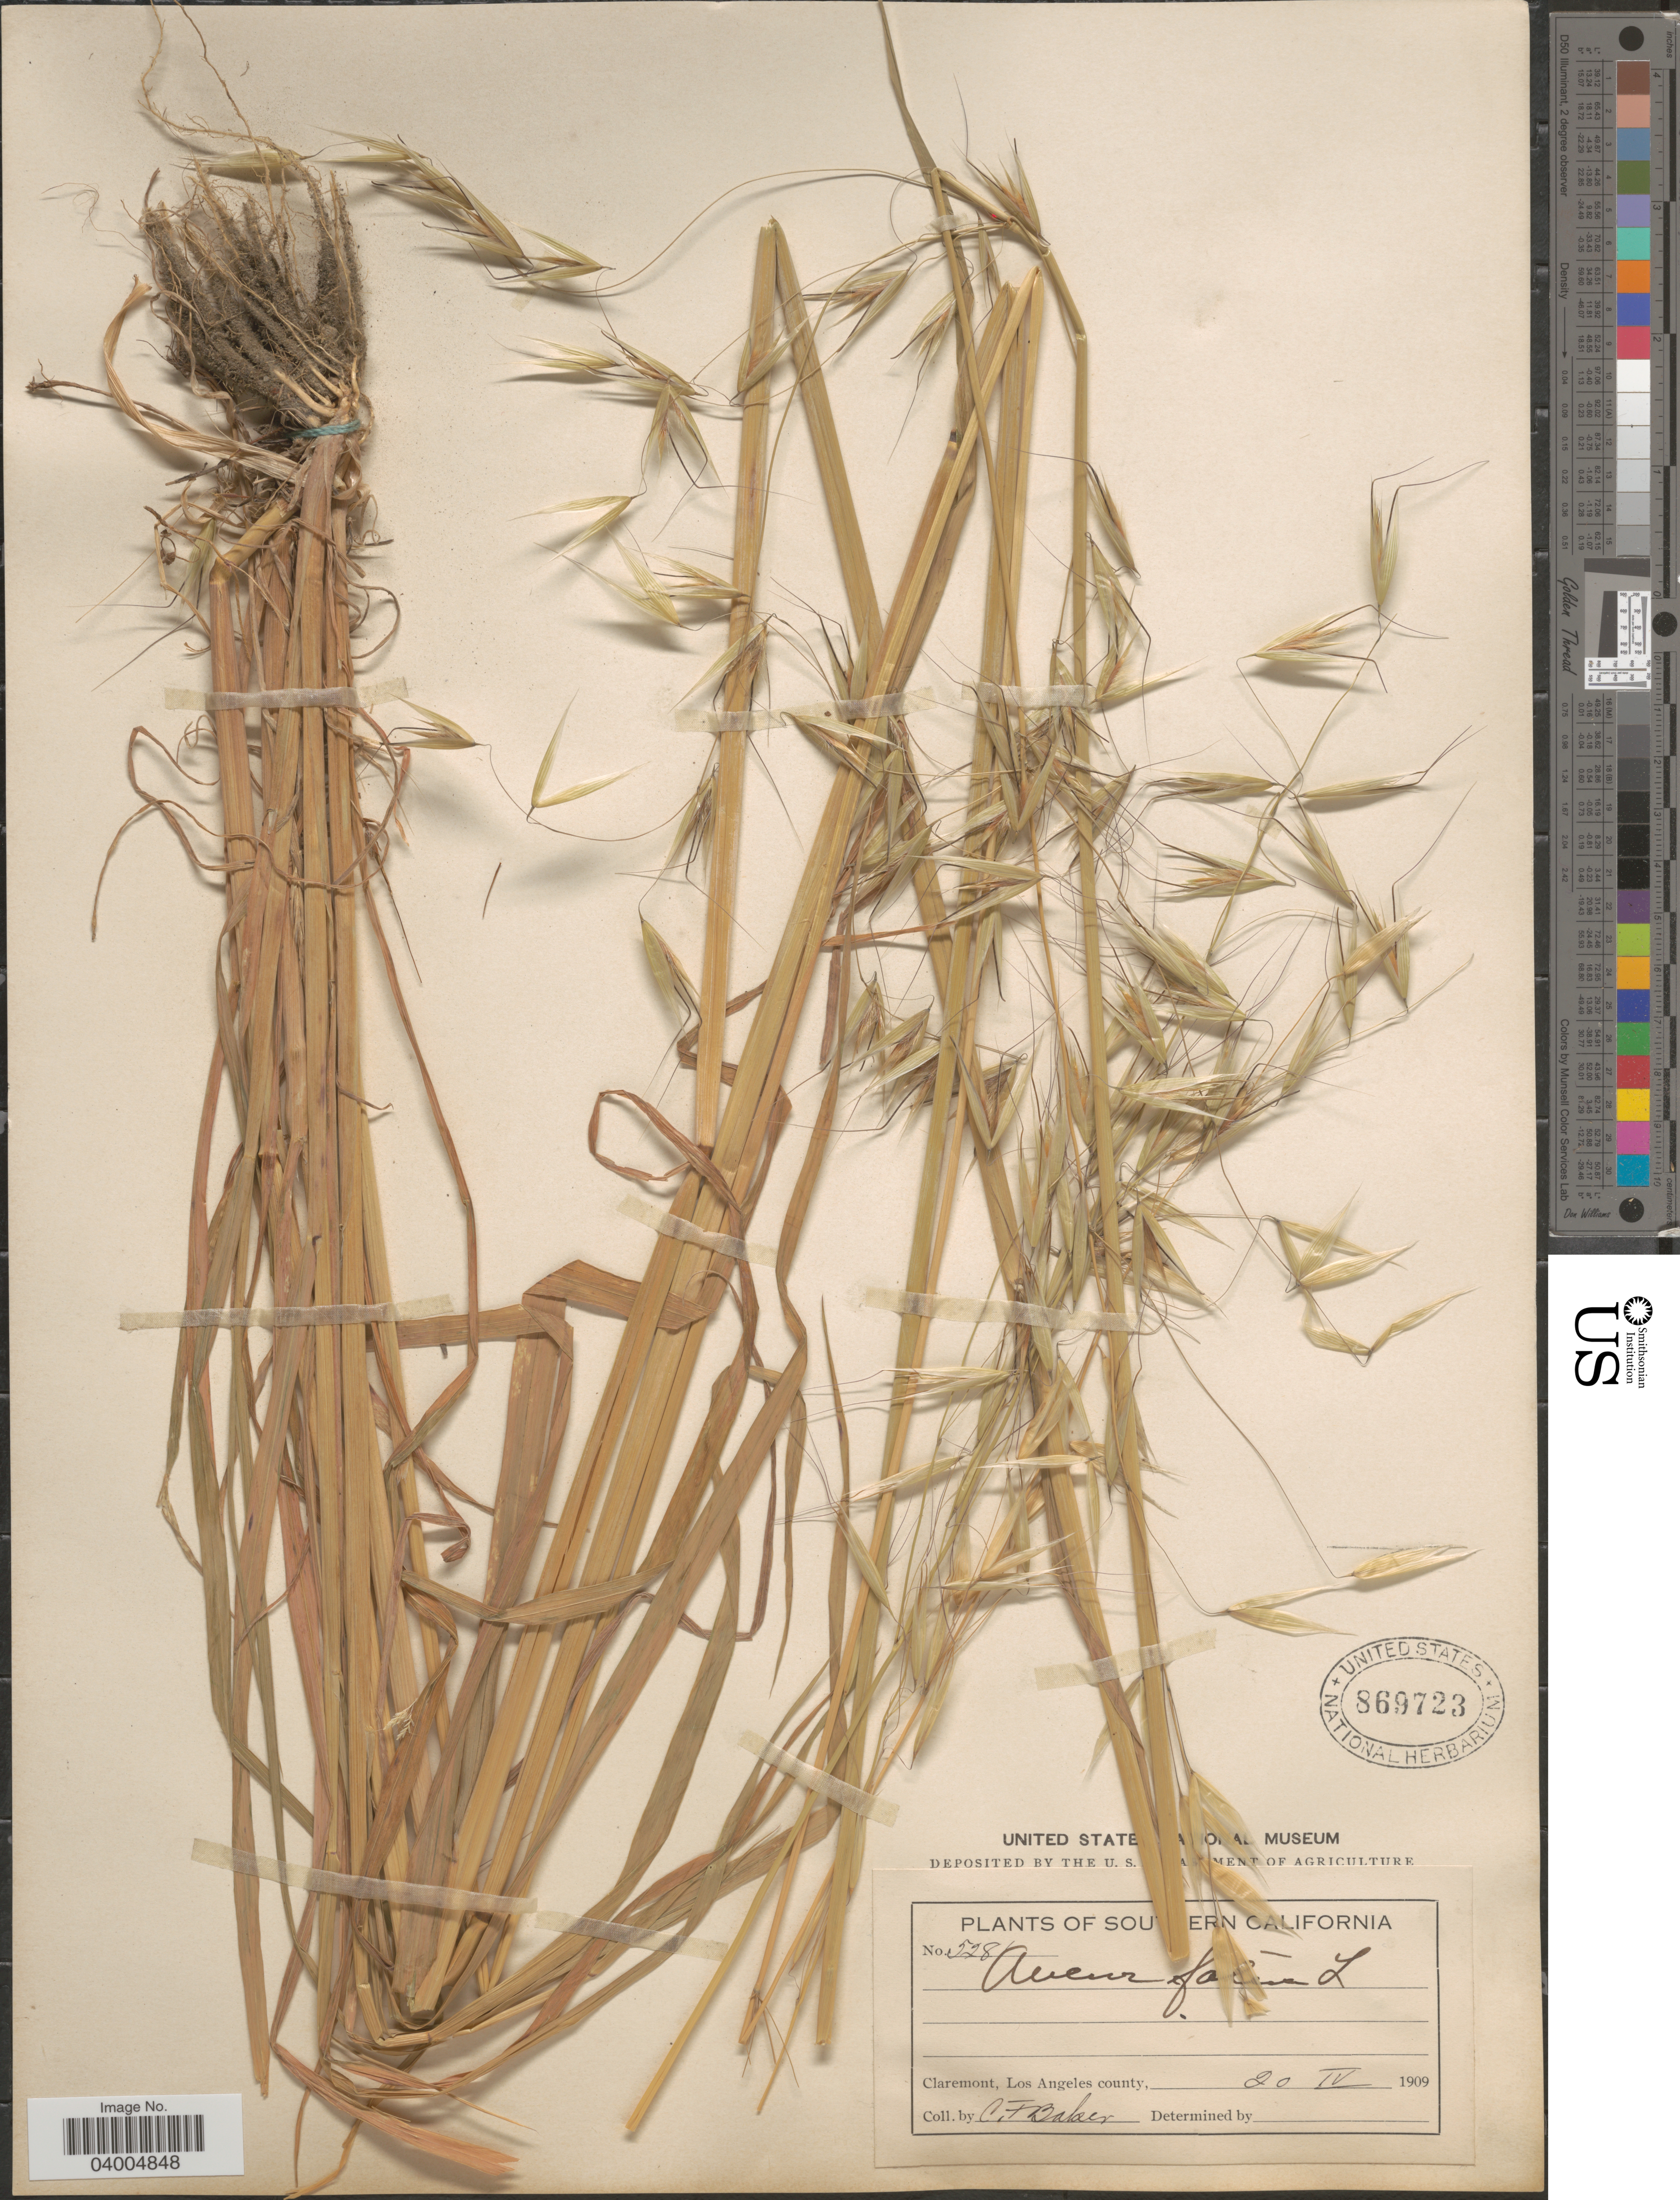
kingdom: Plantae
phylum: Tracheophyta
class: Liliopsida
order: Poales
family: Poaceae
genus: Avena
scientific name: Avena barbata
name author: Pott ex Link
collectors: C. F. Baker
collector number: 528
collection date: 1909-04-20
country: United States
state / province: California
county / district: Los Angeles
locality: Southern California. Claremont, Los Angeles county.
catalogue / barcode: US 869723